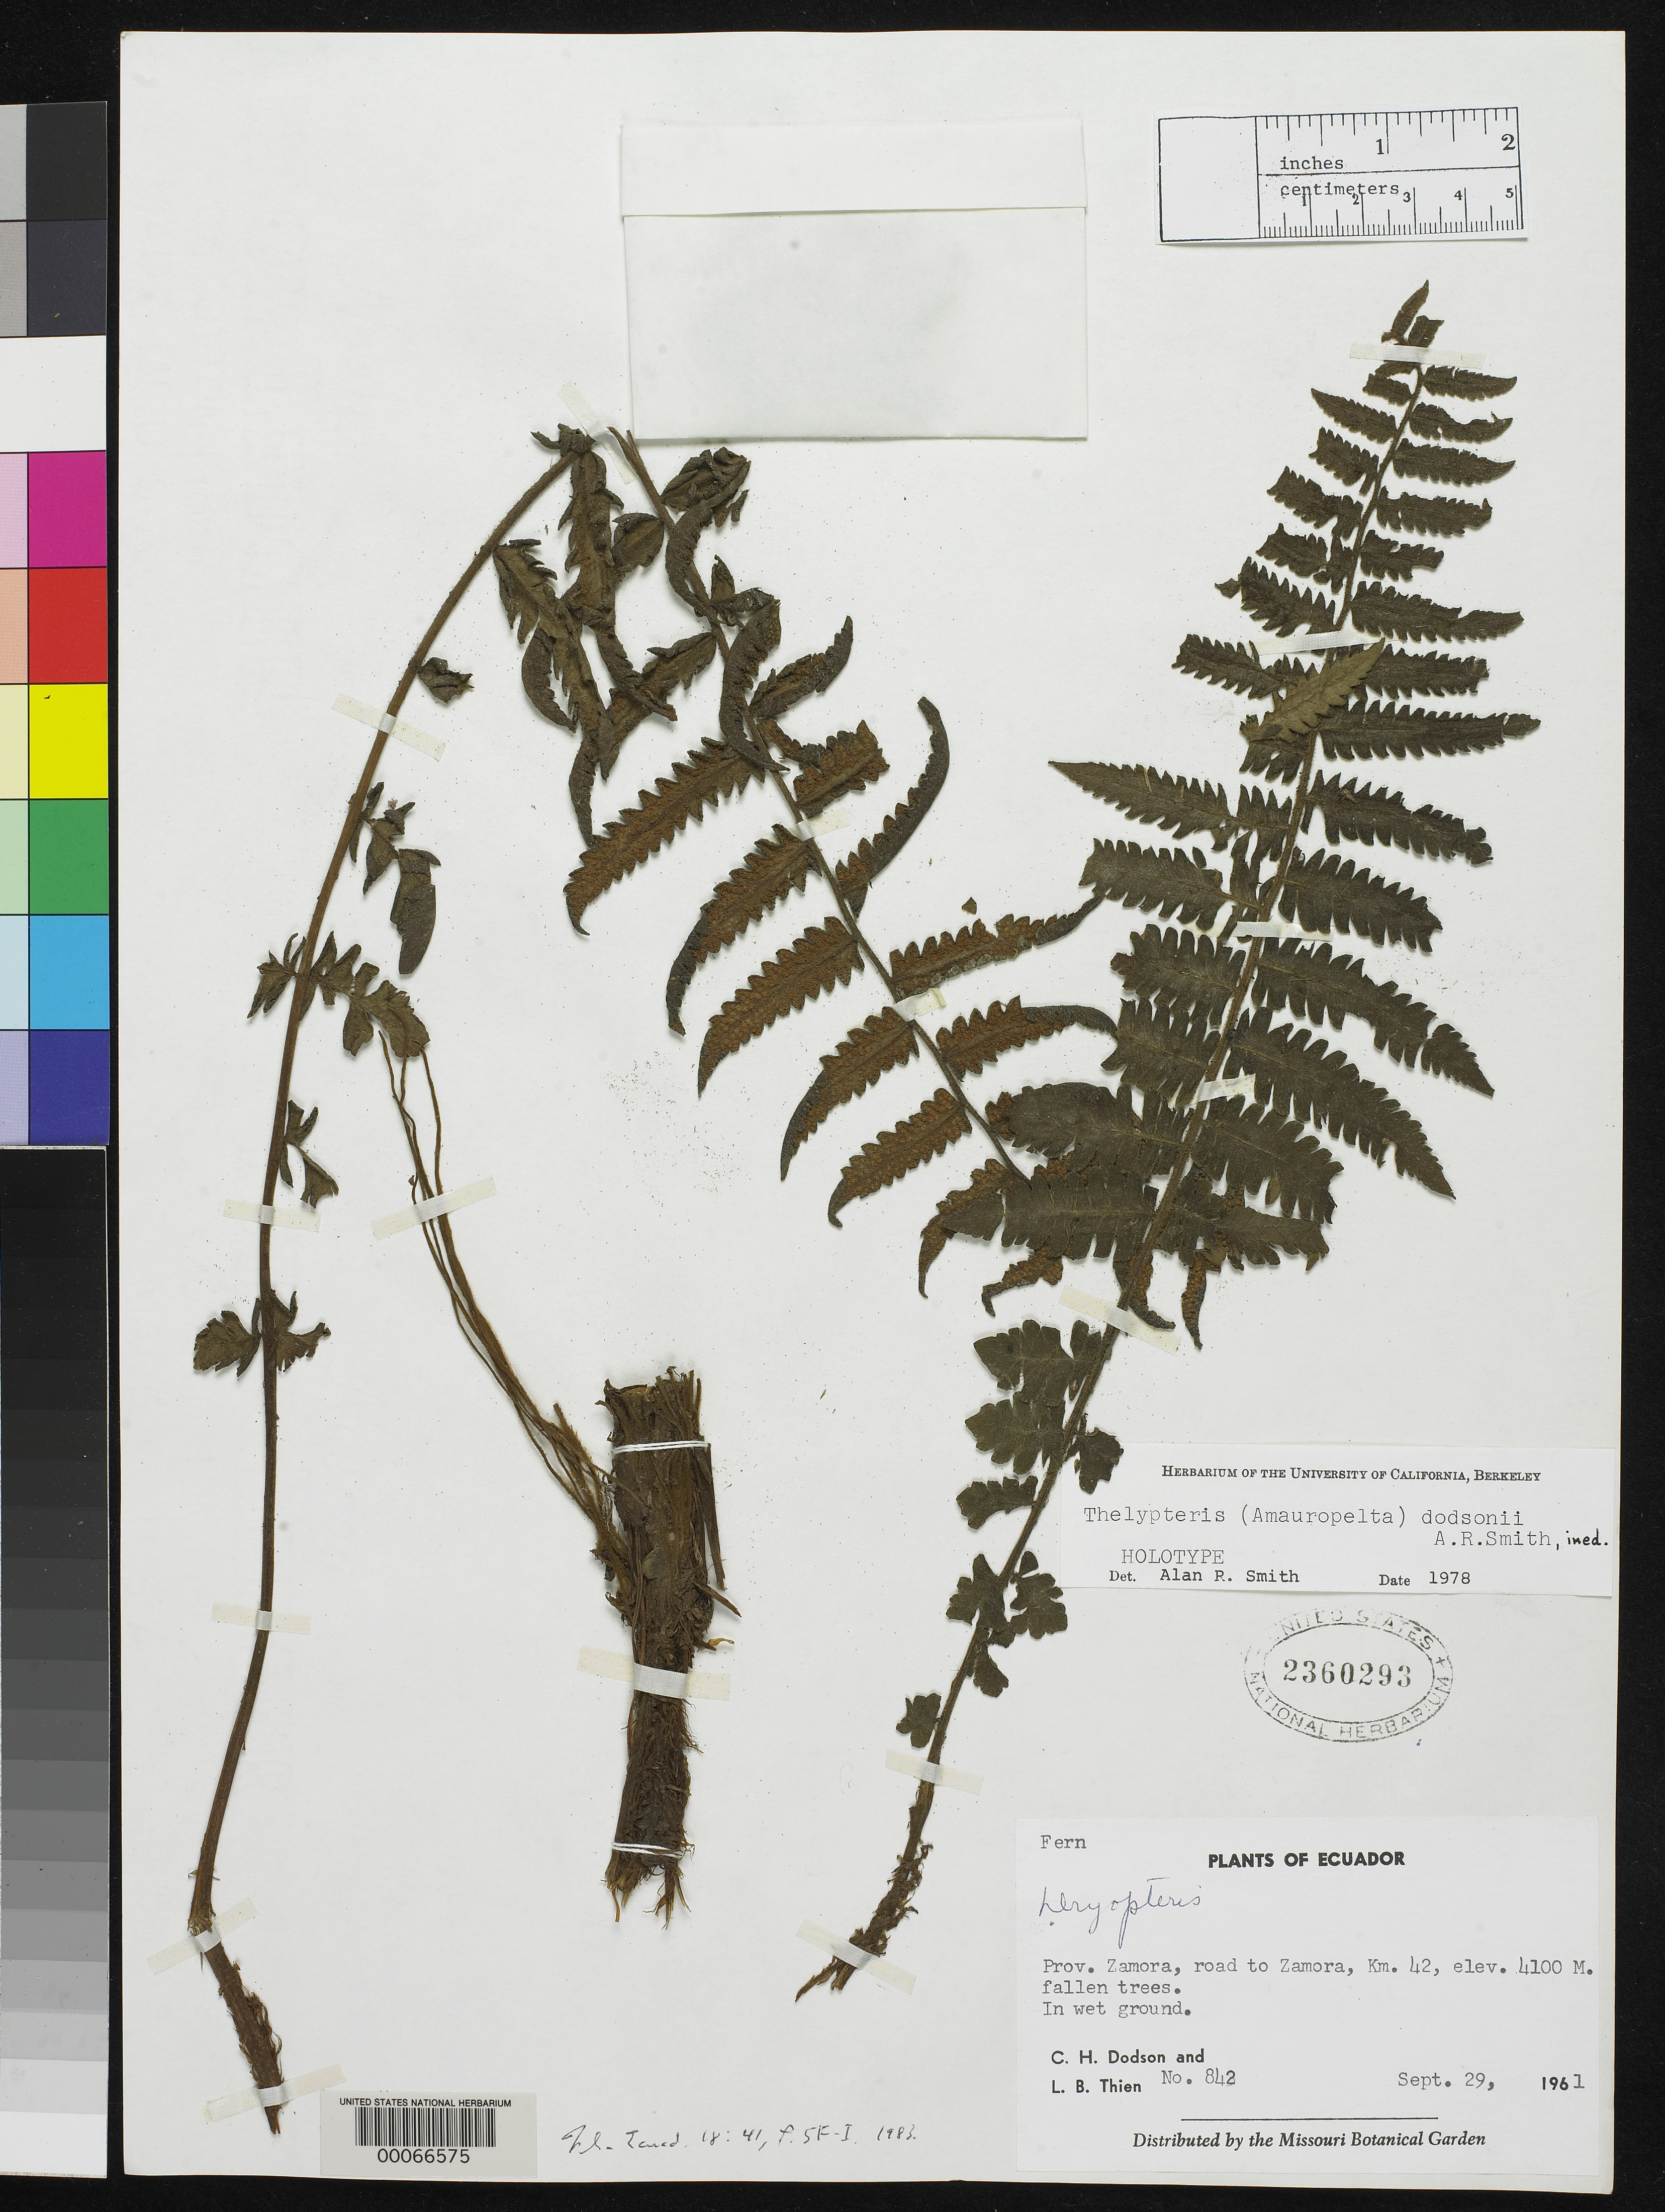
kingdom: Plantae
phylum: Tracheophyta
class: Polypodiopsida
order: Polypodiales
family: Thelypteridaceae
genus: Thelypteris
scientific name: Thelypteris dodsonii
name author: A.R. Sm.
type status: Holotype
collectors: C. H. Dodson & L. Thien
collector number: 842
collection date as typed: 29 Sep 1961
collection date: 1961-09-29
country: Ecuador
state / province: Zamora-Chinchipe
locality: Road to Zamora.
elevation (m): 4100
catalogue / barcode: US 2360293